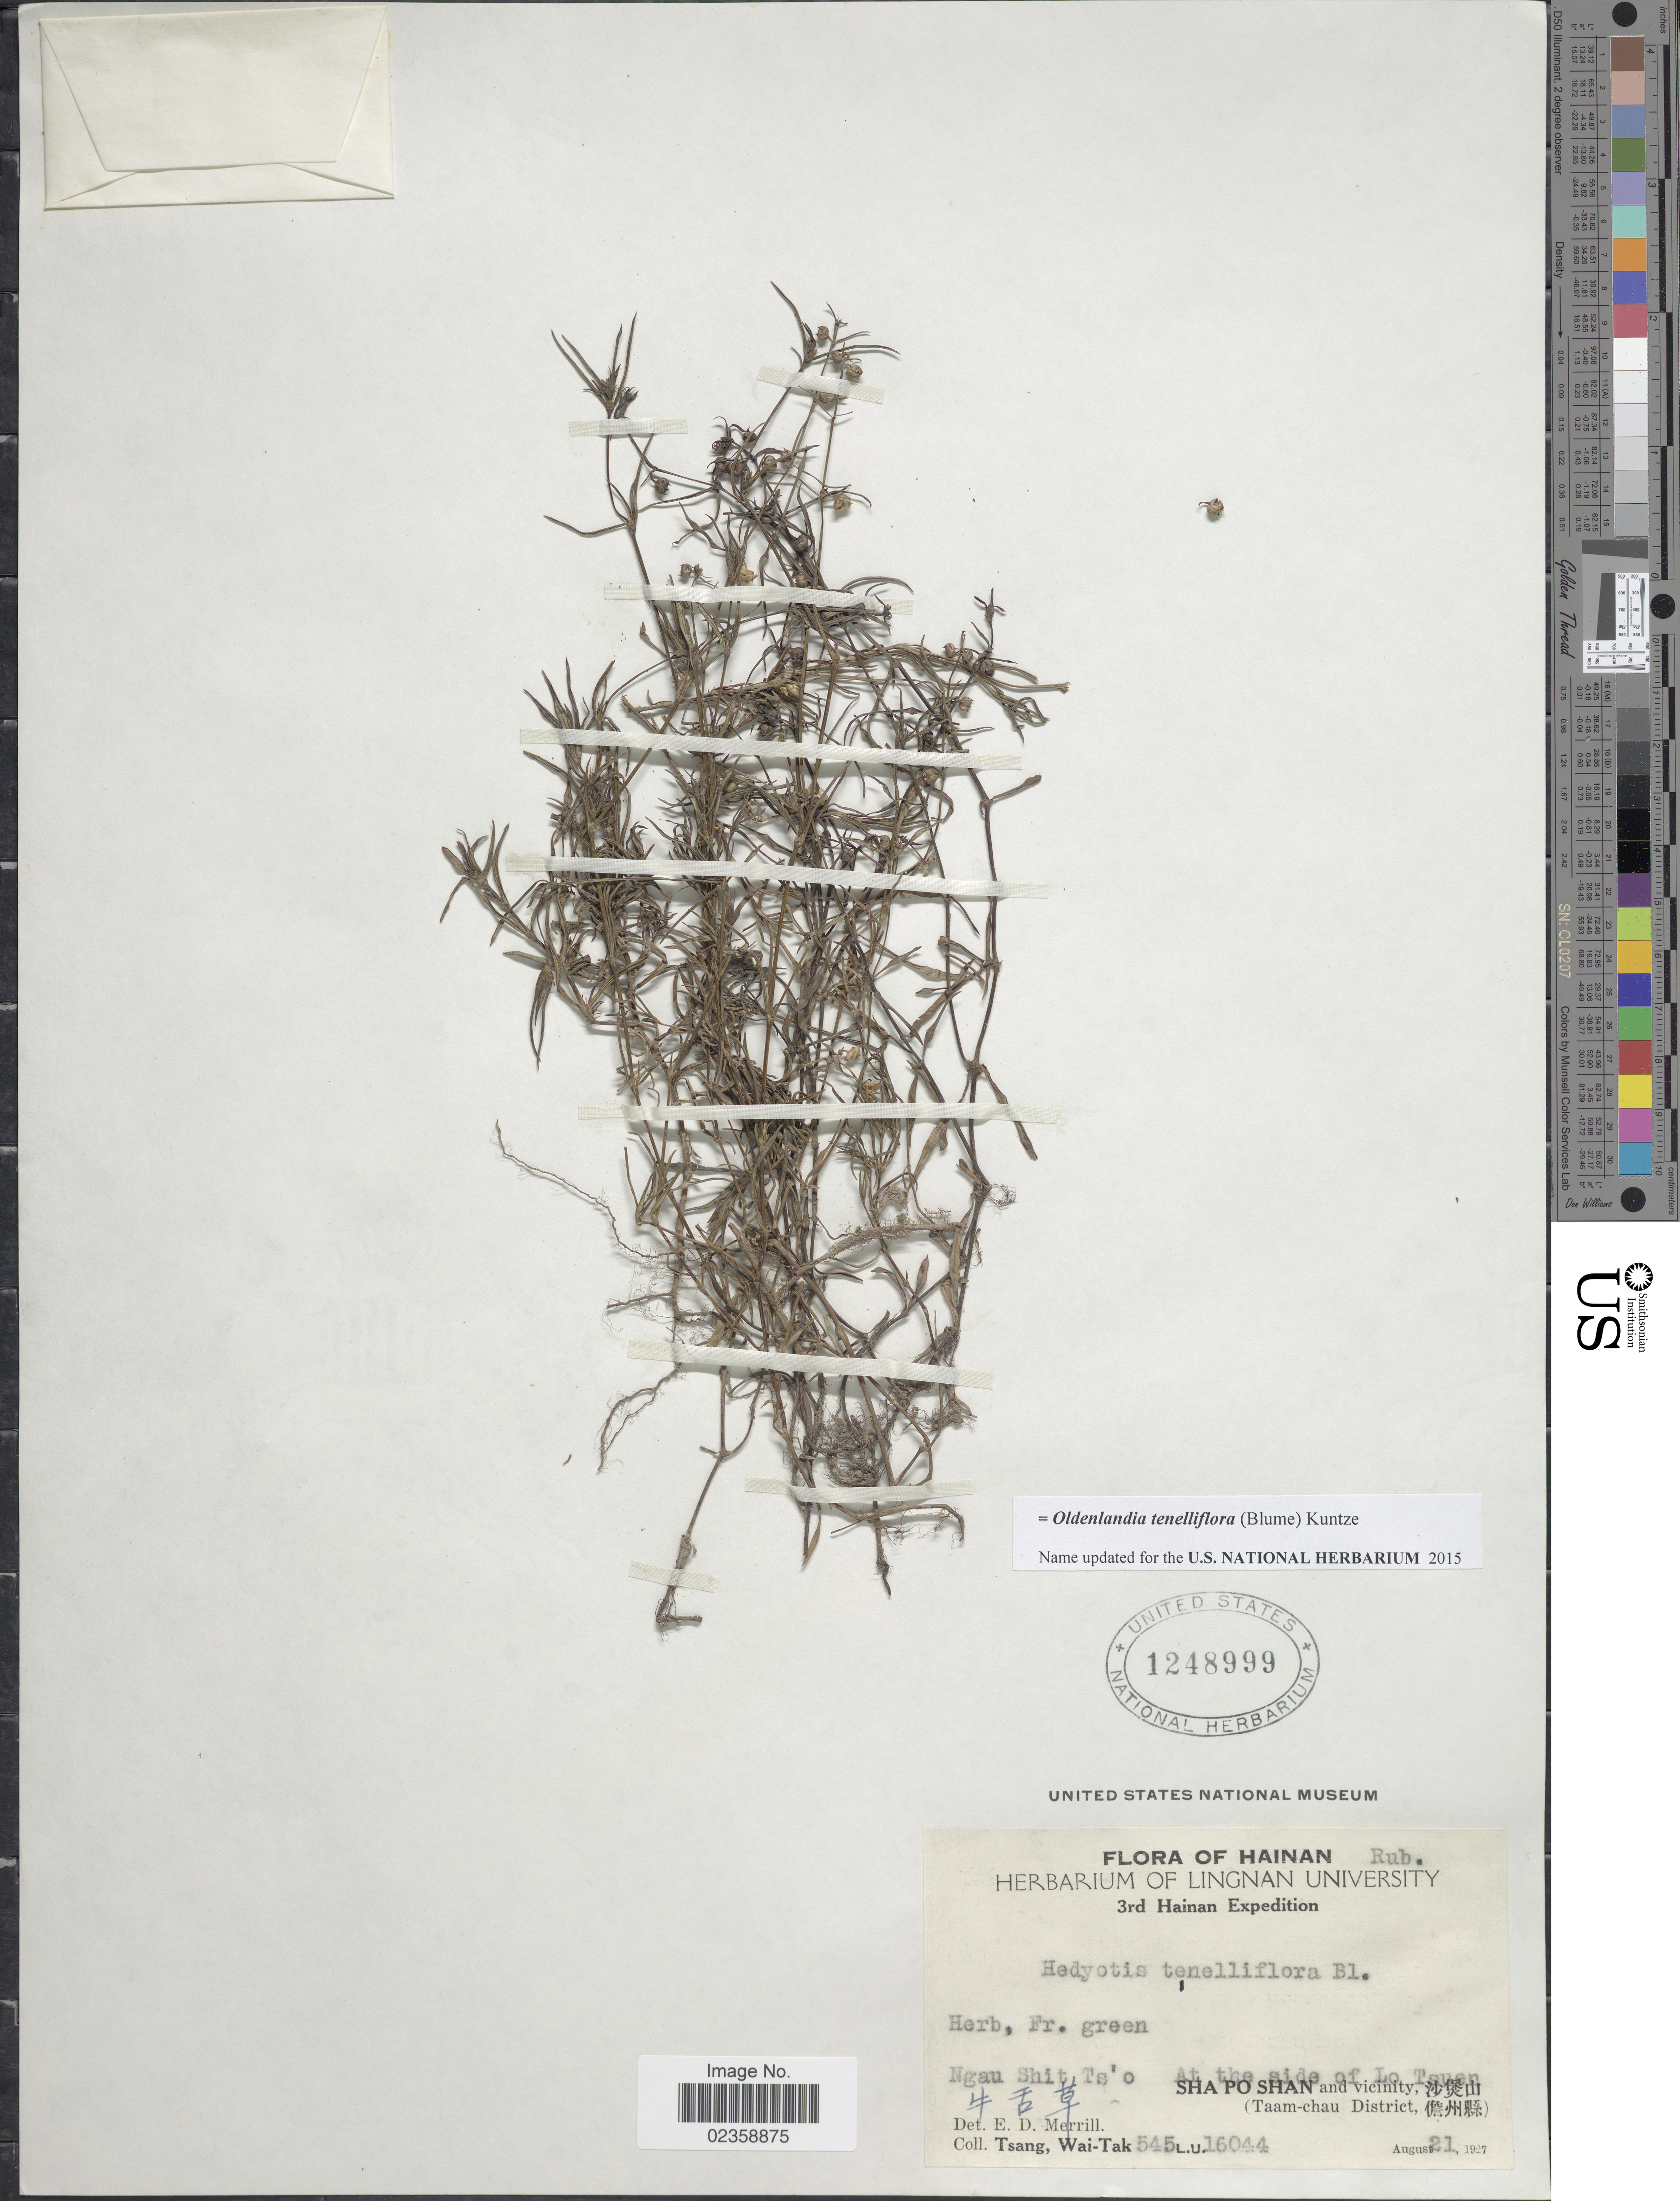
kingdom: Plantae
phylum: Tracheophyta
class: Magnoliopsida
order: Gentianales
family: Rubiaceae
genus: Oldenlandia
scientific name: Oldenlandia tenelliflora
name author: (Blume) Kuntze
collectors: W. T. Tsang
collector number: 545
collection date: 1927-08-21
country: China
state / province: Hainan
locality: Ngau Shit Ts'o. At the side of Lo Tsuen. Sha Po Shan and vicinity. (Taam-chau District)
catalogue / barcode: US 1248999